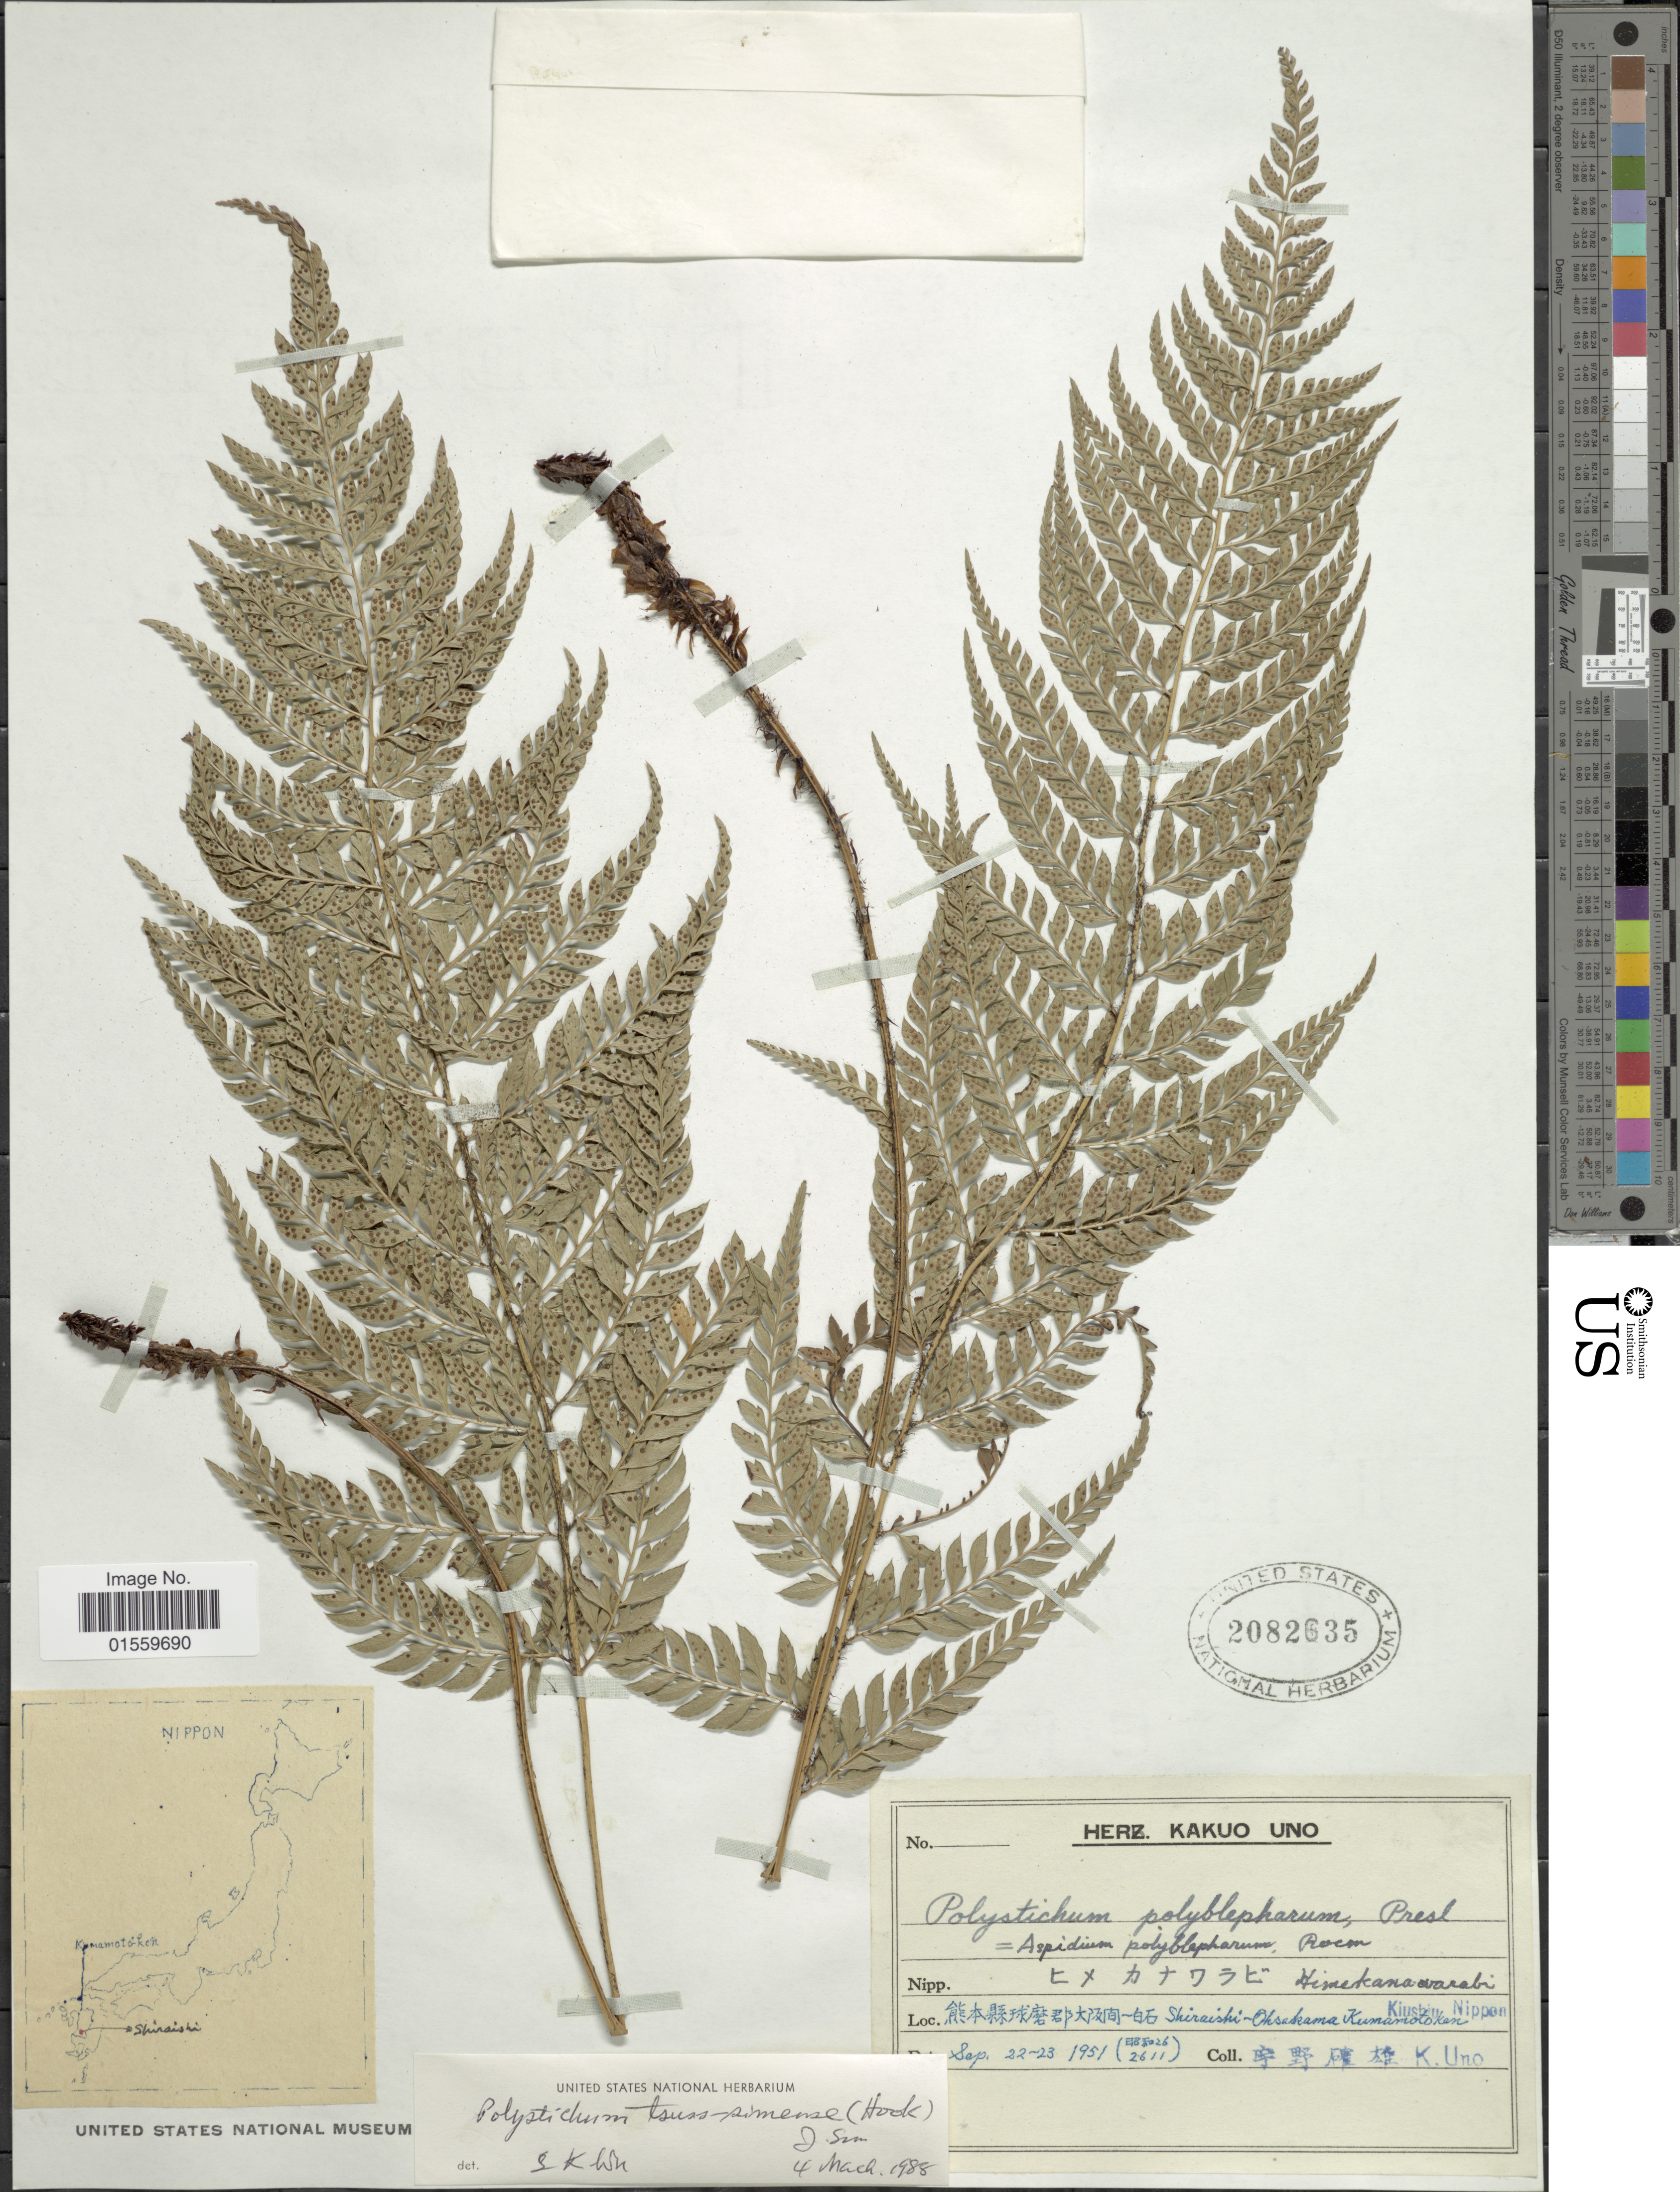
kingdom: Plantae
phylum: Tracheophyta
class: Polypodiopsida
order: Polypodiales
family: Dryopteridaceae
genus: Polystichum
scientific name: Polystichum tsus-simense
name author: (Hook.) J. Sm.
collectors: K. Uno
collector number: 2611*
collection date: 1951-09-22/1951-09-23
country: Japan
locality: Shiraishi-Oksakama Kumamotoken, Kiushiu Nippon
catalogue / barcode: US 2082635